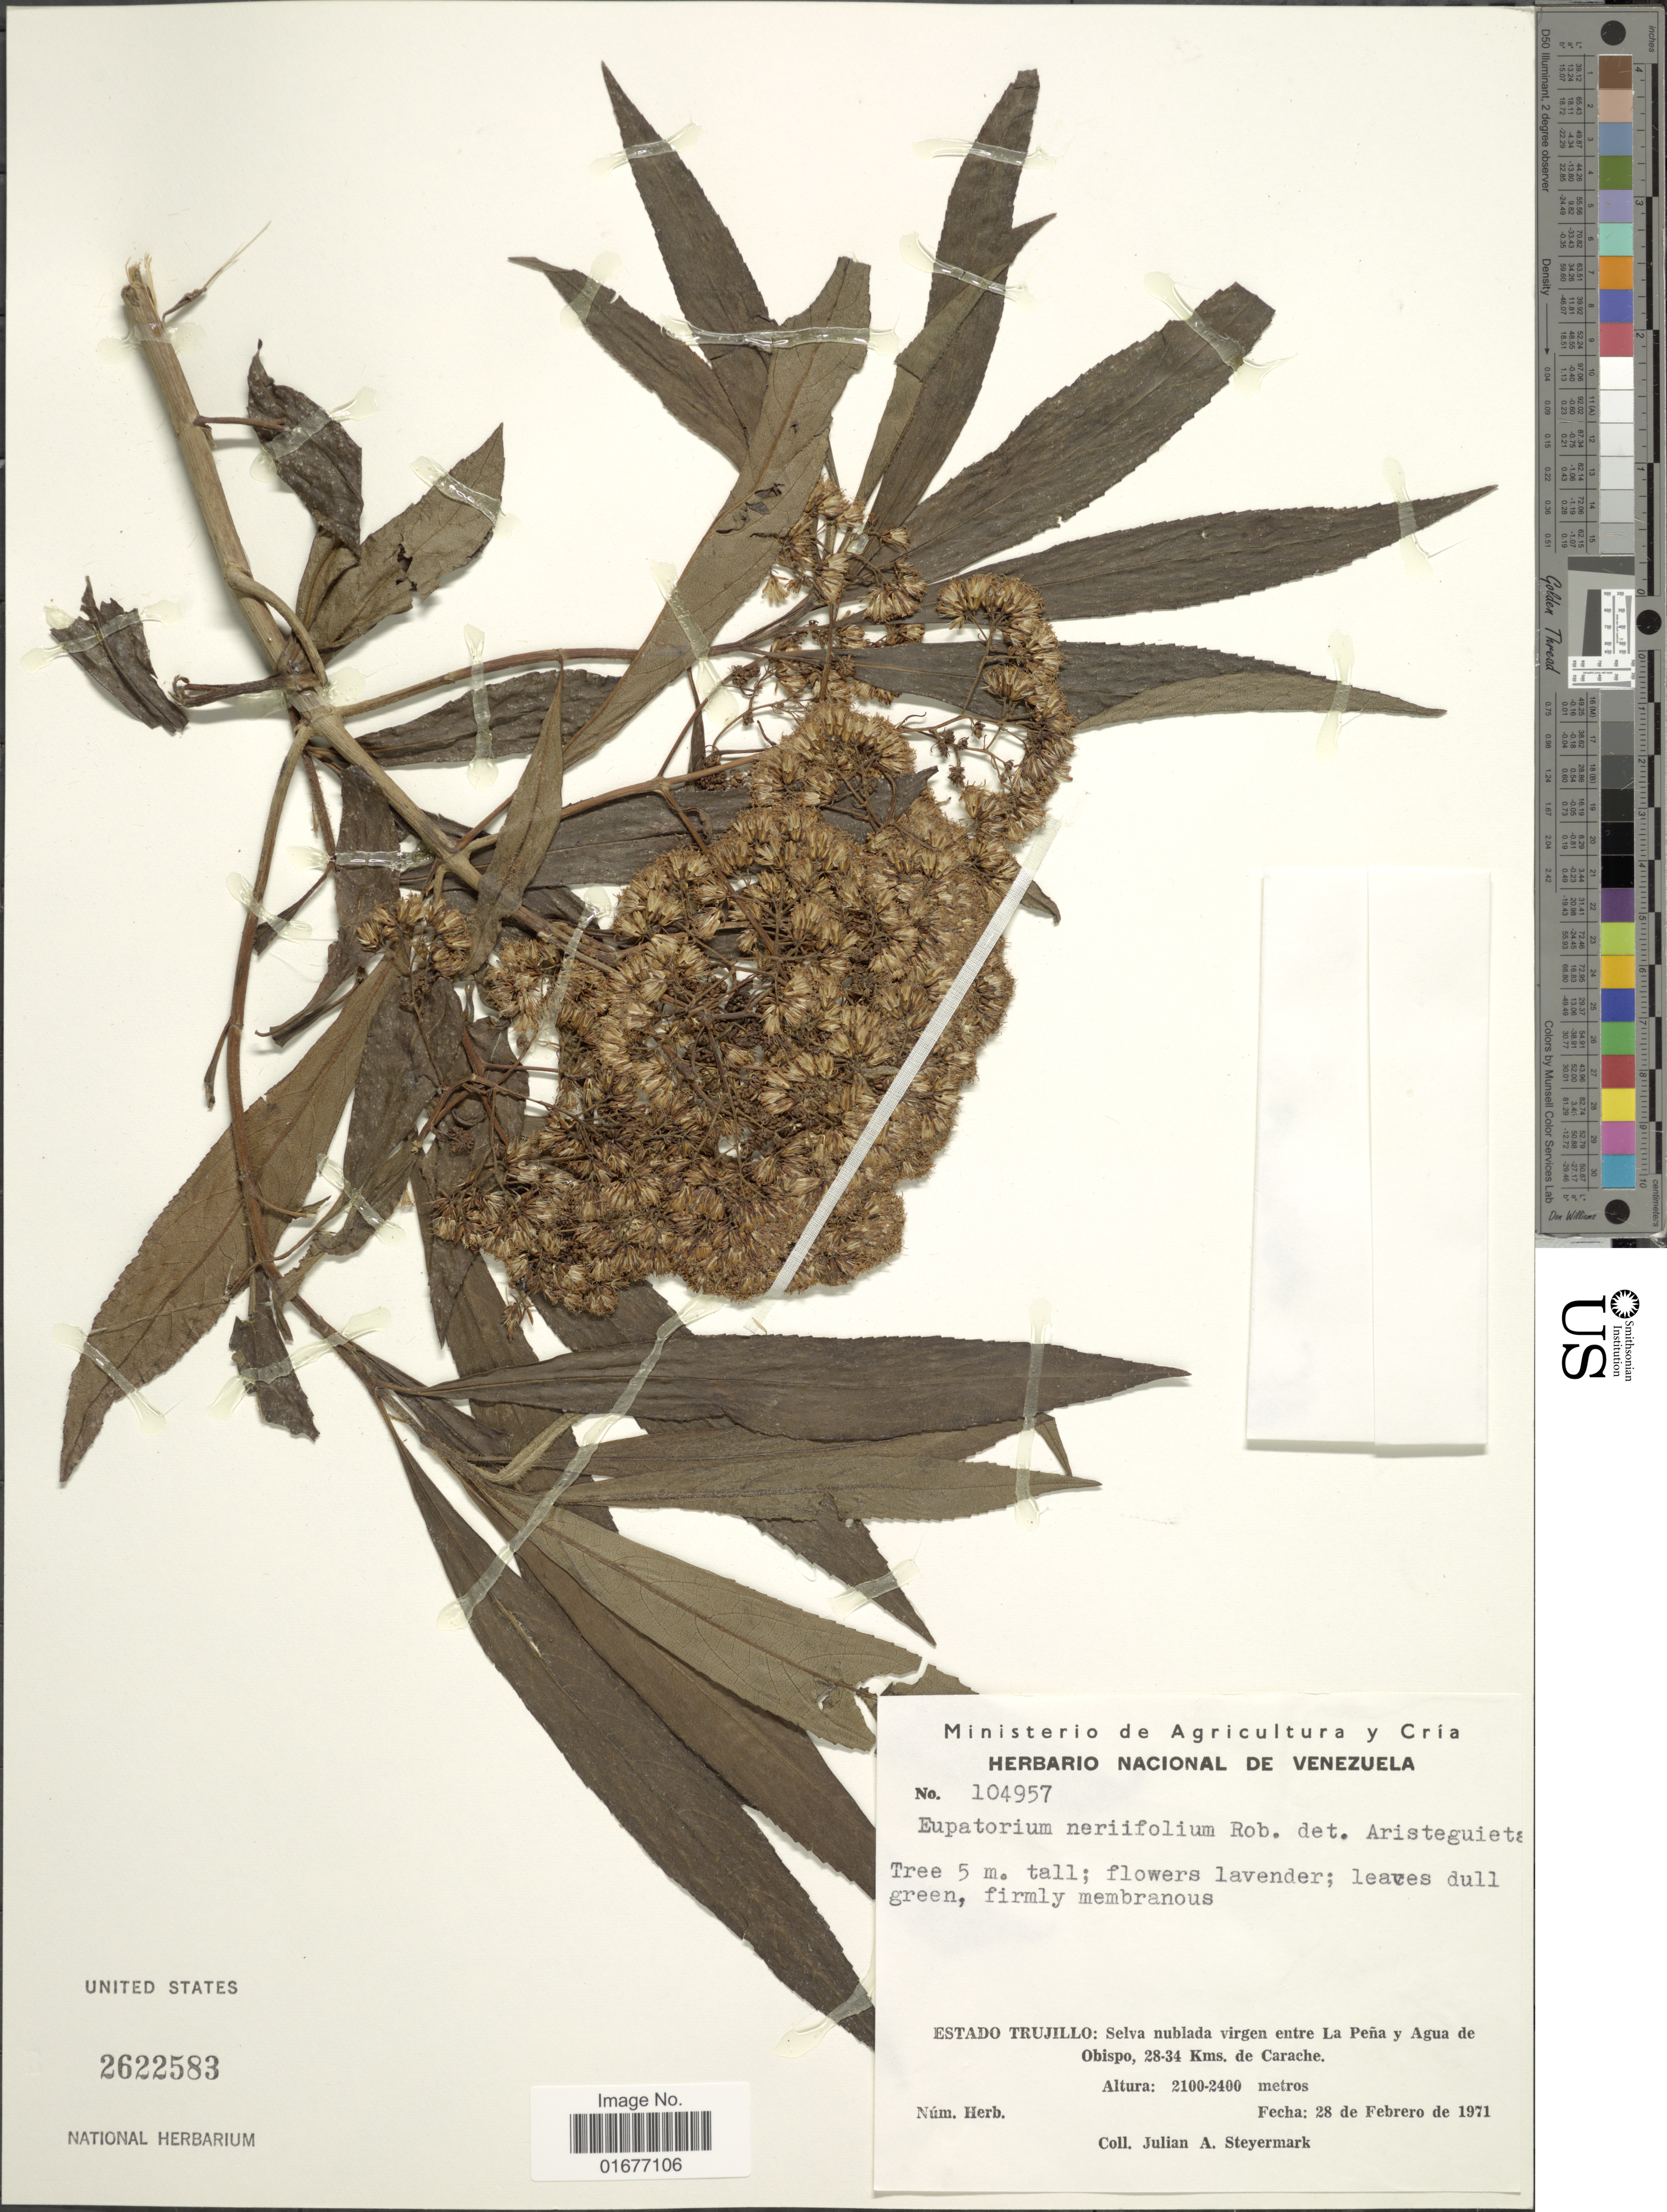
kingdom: Plantae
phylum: Tracheophyta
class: Magnoliopsida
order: Asterales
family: Asteraceae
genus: Ageratina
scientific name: Ageratina neriifolia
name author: (B.L. Rob.) R.M. King & H. Rob.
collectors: J. Steyermark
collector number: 104957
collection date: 1971-02-28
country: Venezuela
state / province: Trujillo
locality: Estado Trujillo: Selva nublada virgen entre La Pena y Agua de Obispo, 28-34 Kms. de Carache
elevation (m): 2100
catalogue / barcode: US 2622583